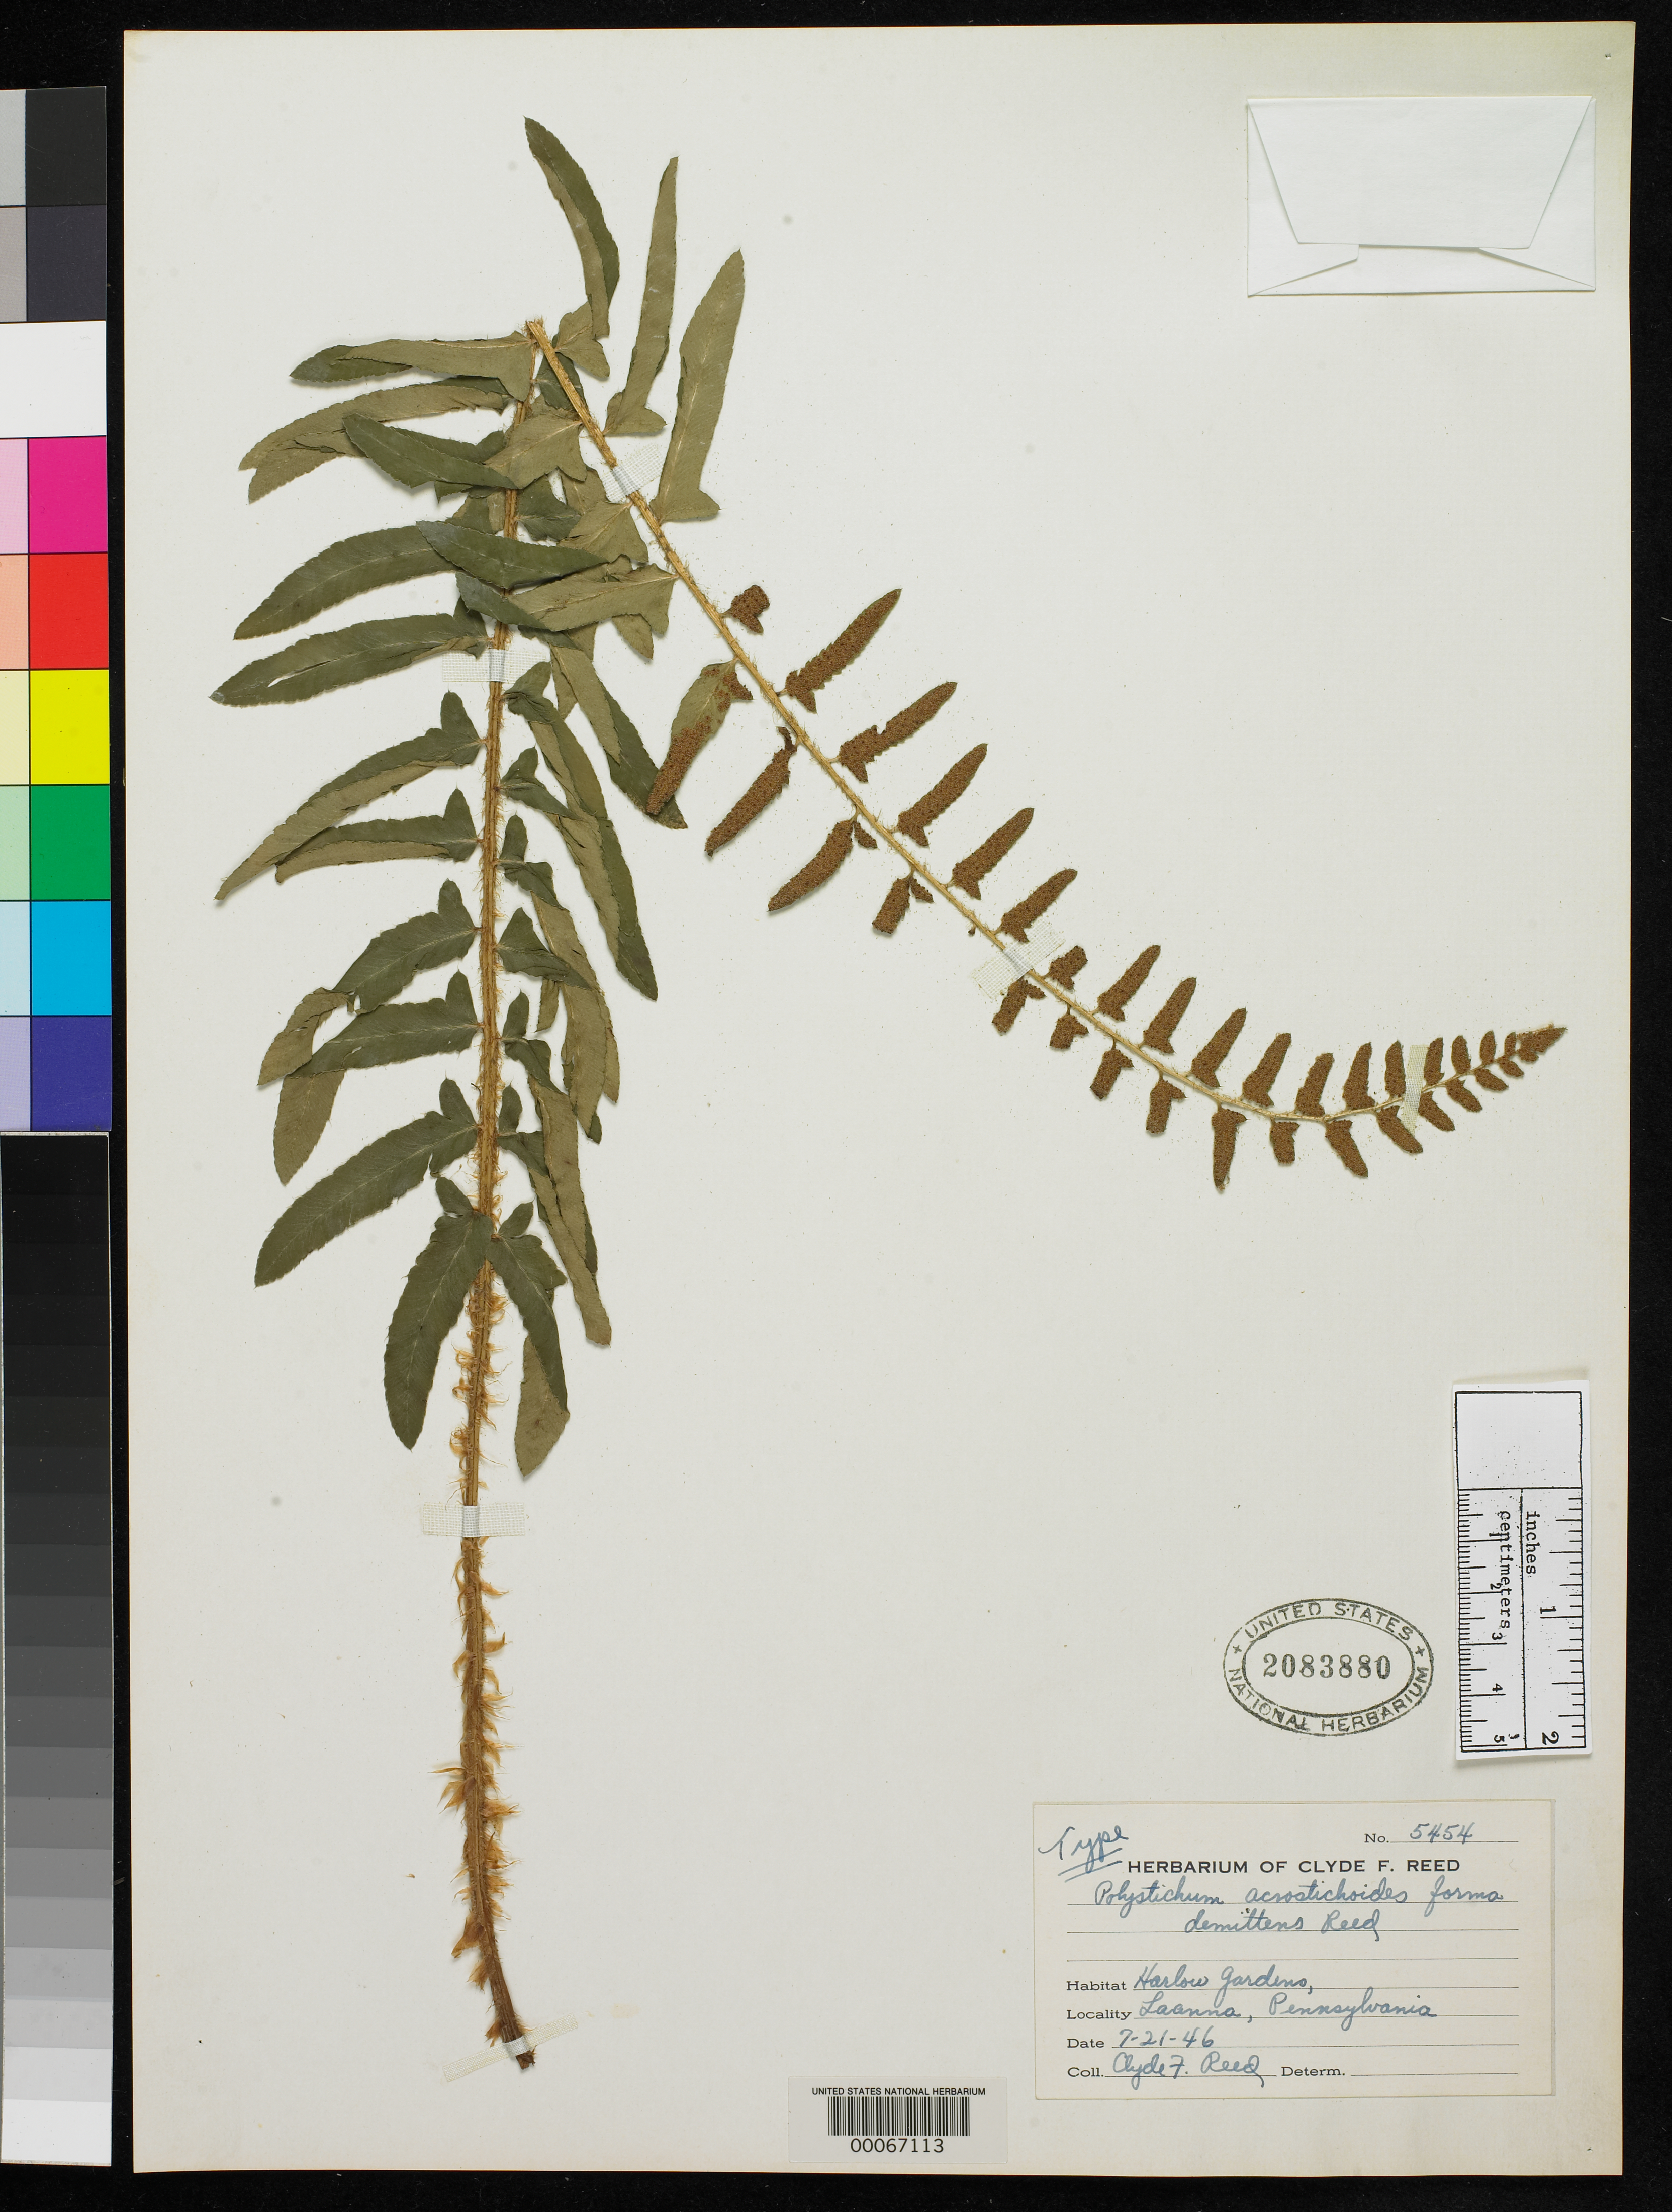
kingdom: Plantae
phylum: Tracheophyta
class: Polypodiopsida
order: Polypodiales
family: Dryopteridaceae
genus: Polystichum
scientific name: Polystichum acrostichoides f. demittens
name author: C.F. Reed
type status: Holotype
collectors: C. F. Reed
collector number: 5454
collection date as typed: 21 Jul 1946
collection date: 1946-07-21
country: United States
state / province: Pennsylvania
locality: Laonna, Harlow Gardens.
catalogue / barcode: US 2083880